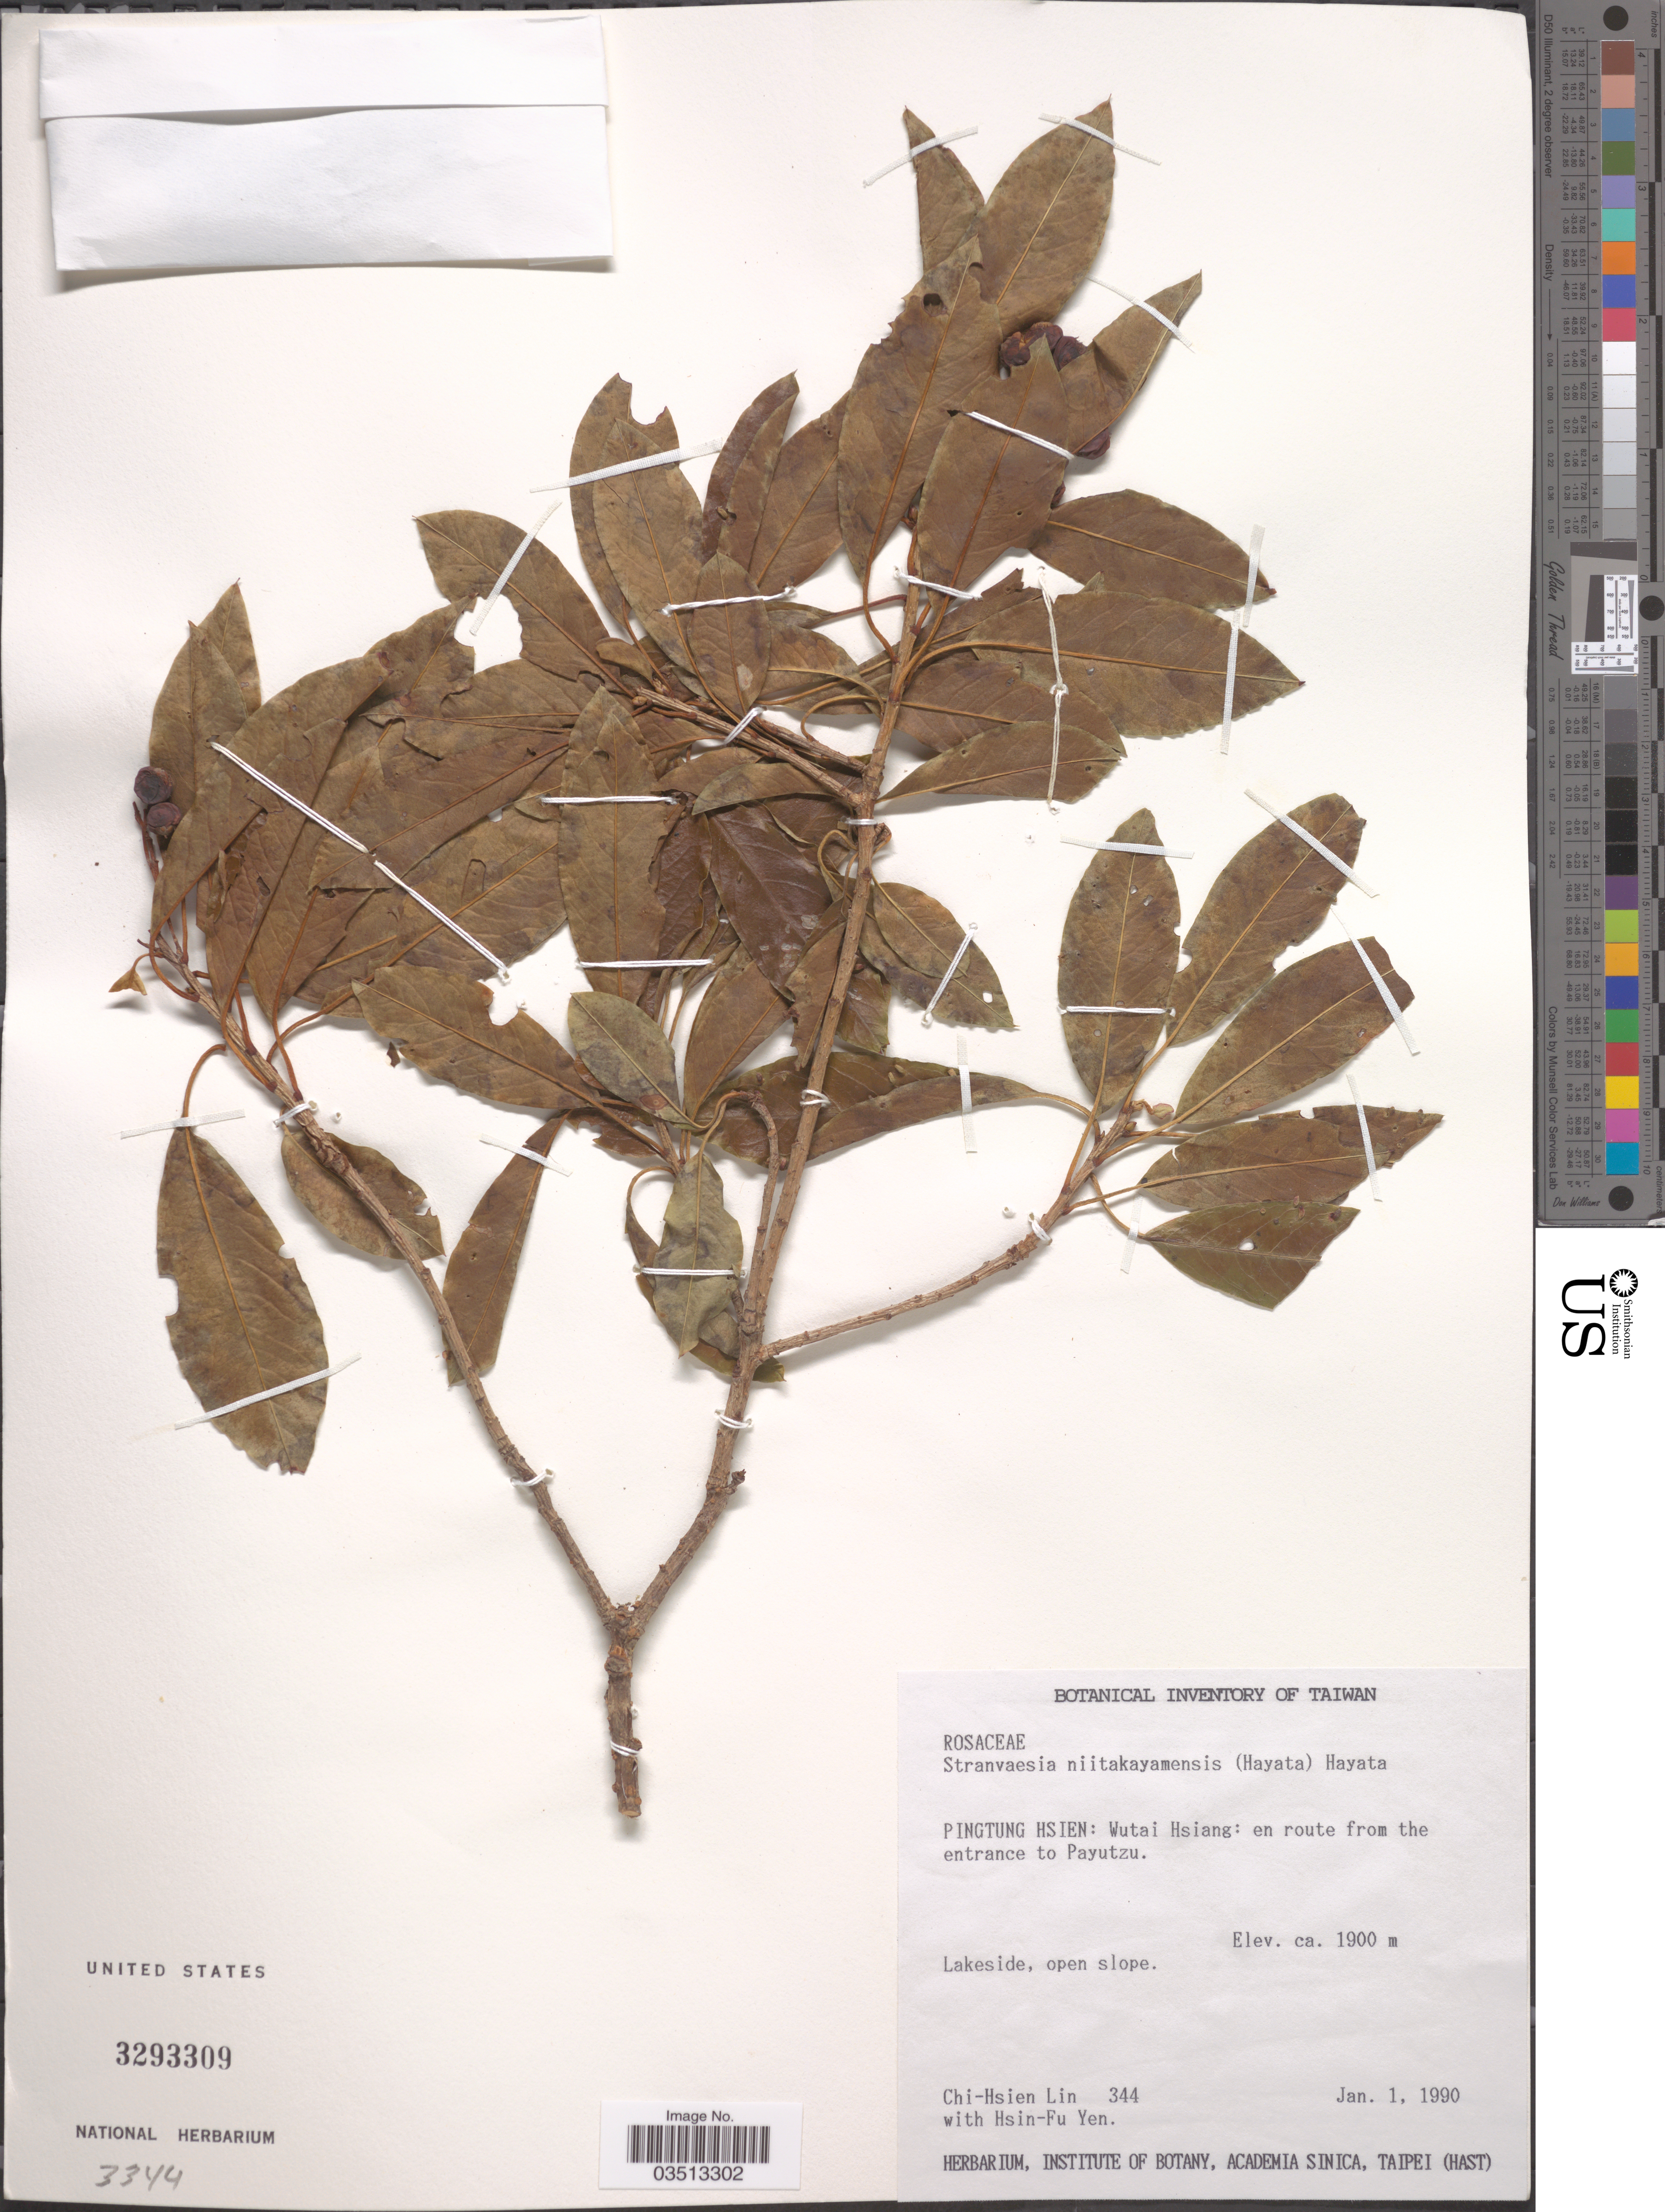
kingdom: Plantae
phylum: Tracheophyta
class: Magnoliopsida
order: Rosales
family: Rosaceae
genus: Stranvaesia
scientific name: Stranvaesia niitakayamensis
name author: (Hayata) Hayata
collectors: C. Lin & H. Yen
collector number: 344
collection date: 1990-01-01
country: Taiwan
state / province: Pingtung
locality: Pingtung Hsien: Wutai Hsiang: en route from the entrance to Payutzu.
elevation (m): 1900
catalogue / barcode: US 3293309